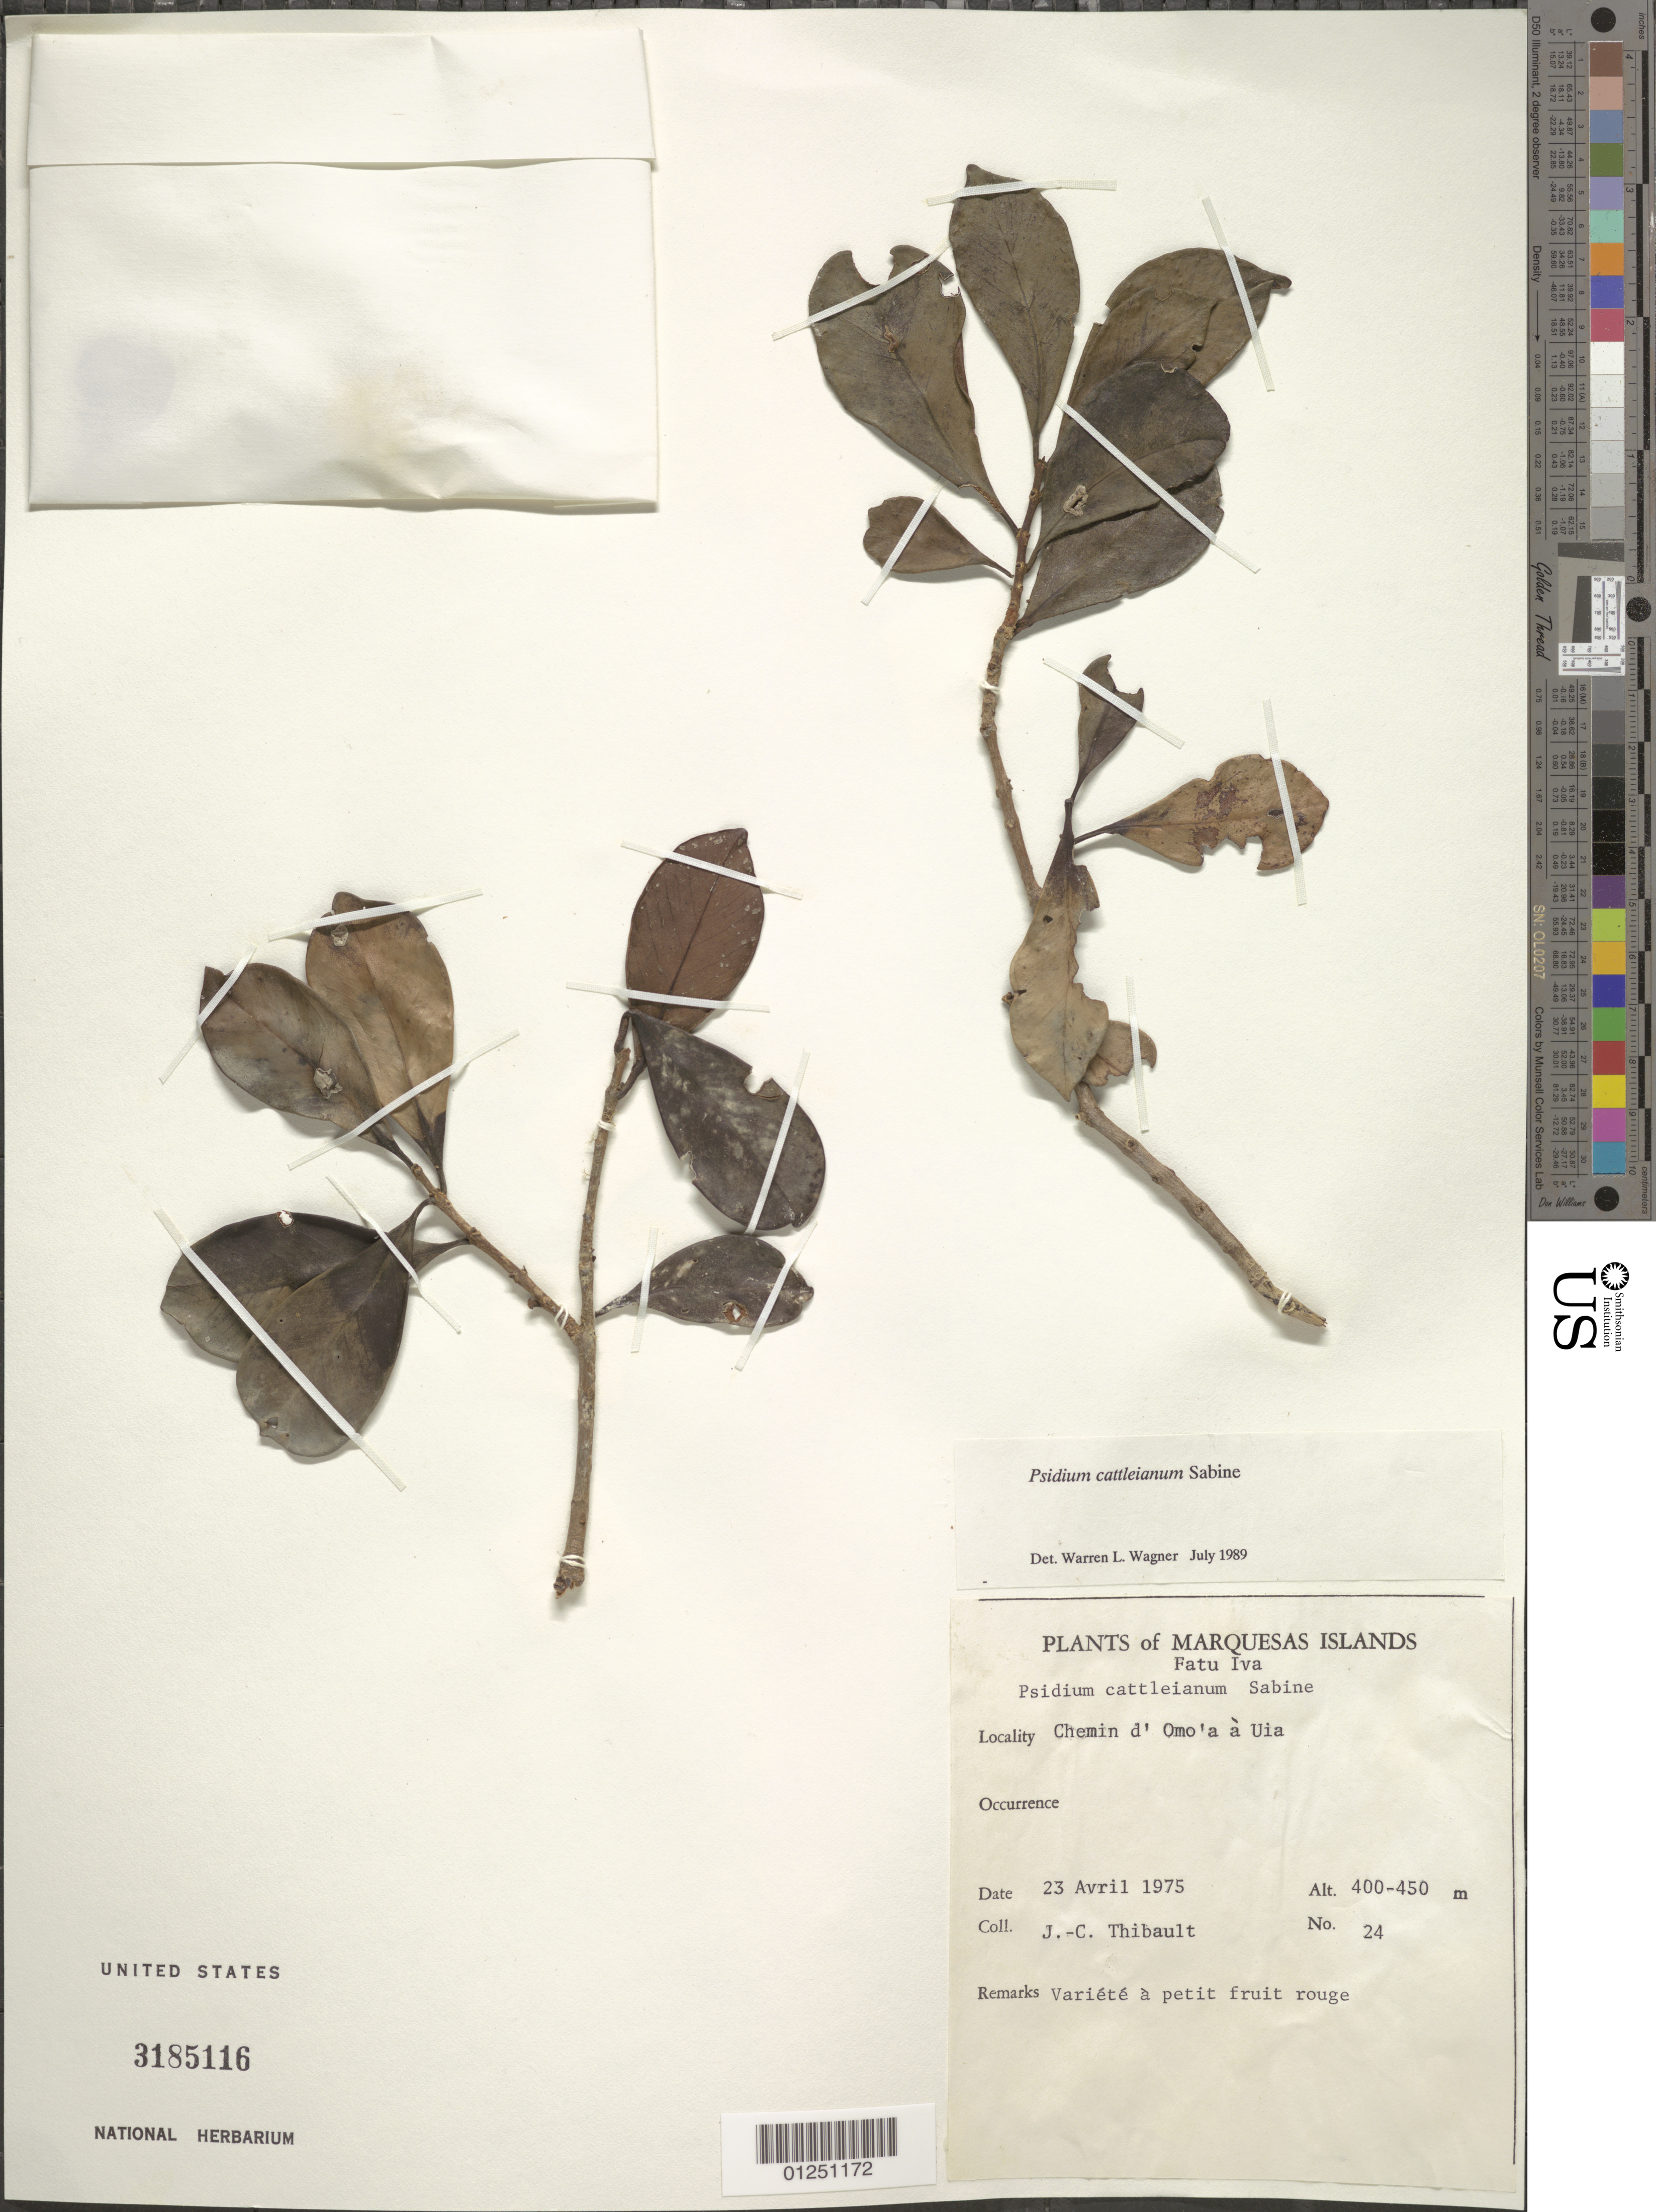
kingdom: Plantae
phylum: Tracheophyta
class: Magnoliopsida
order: Myrtales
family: Myrtaceae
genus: Psidium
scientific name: Psidium cattleyanum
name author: Sabine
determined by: Wagner, W. L., (BOT), Smithsonian Institution - National Museum of Natural History (UNITED STATES)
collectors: J. Thibault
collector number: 24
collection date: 1975-04-23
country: French Polynesia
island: Fatu Hiva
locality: Chemin d'Omo'a à Ui'a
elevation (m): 400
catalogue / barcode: US 3185116